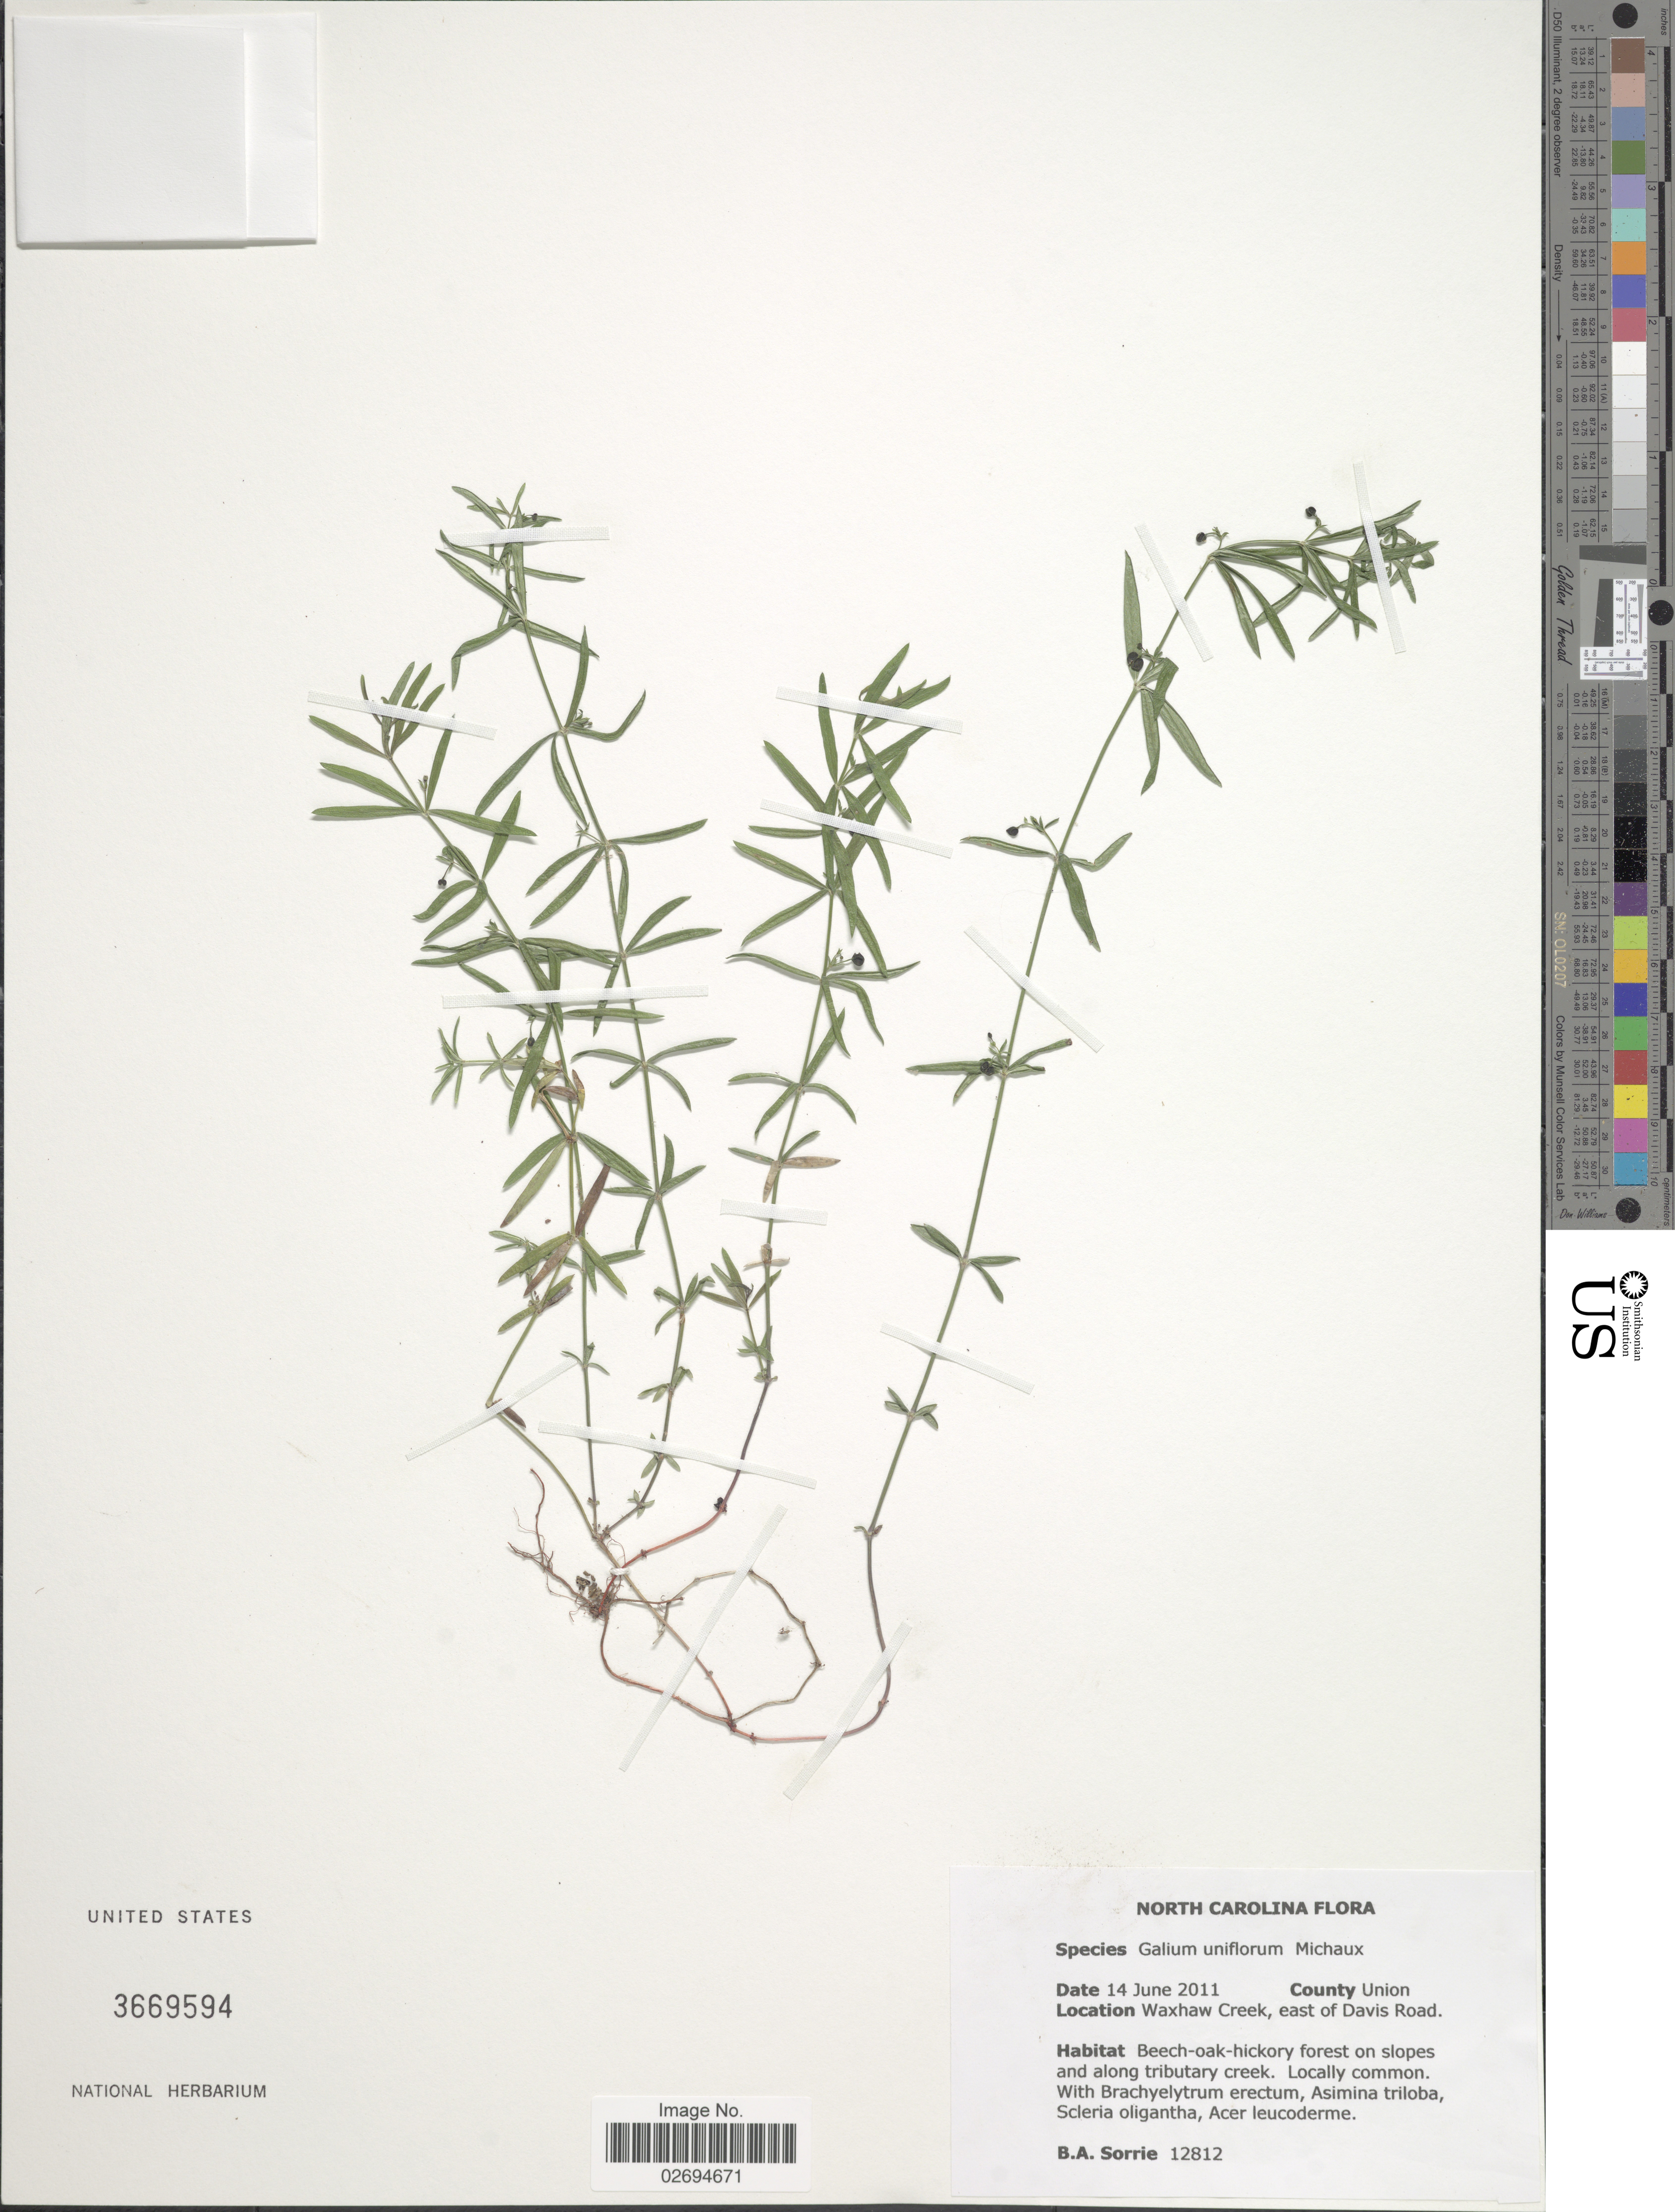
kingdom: Plantae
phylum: Tracheophyta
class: Magnoliopsida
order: Gentianales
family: Rubiaceae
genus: Galium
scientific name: Galium uniflorum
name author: Michx.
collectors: B. Sorrie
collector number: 12812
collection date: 2011-06-14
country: United States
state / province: North Carolina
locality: County: Union, Waxhaw Creek, east of Davis Road. Beech-oak-hickory forest on slopes and along tributary creek.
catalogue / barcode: US 3669594